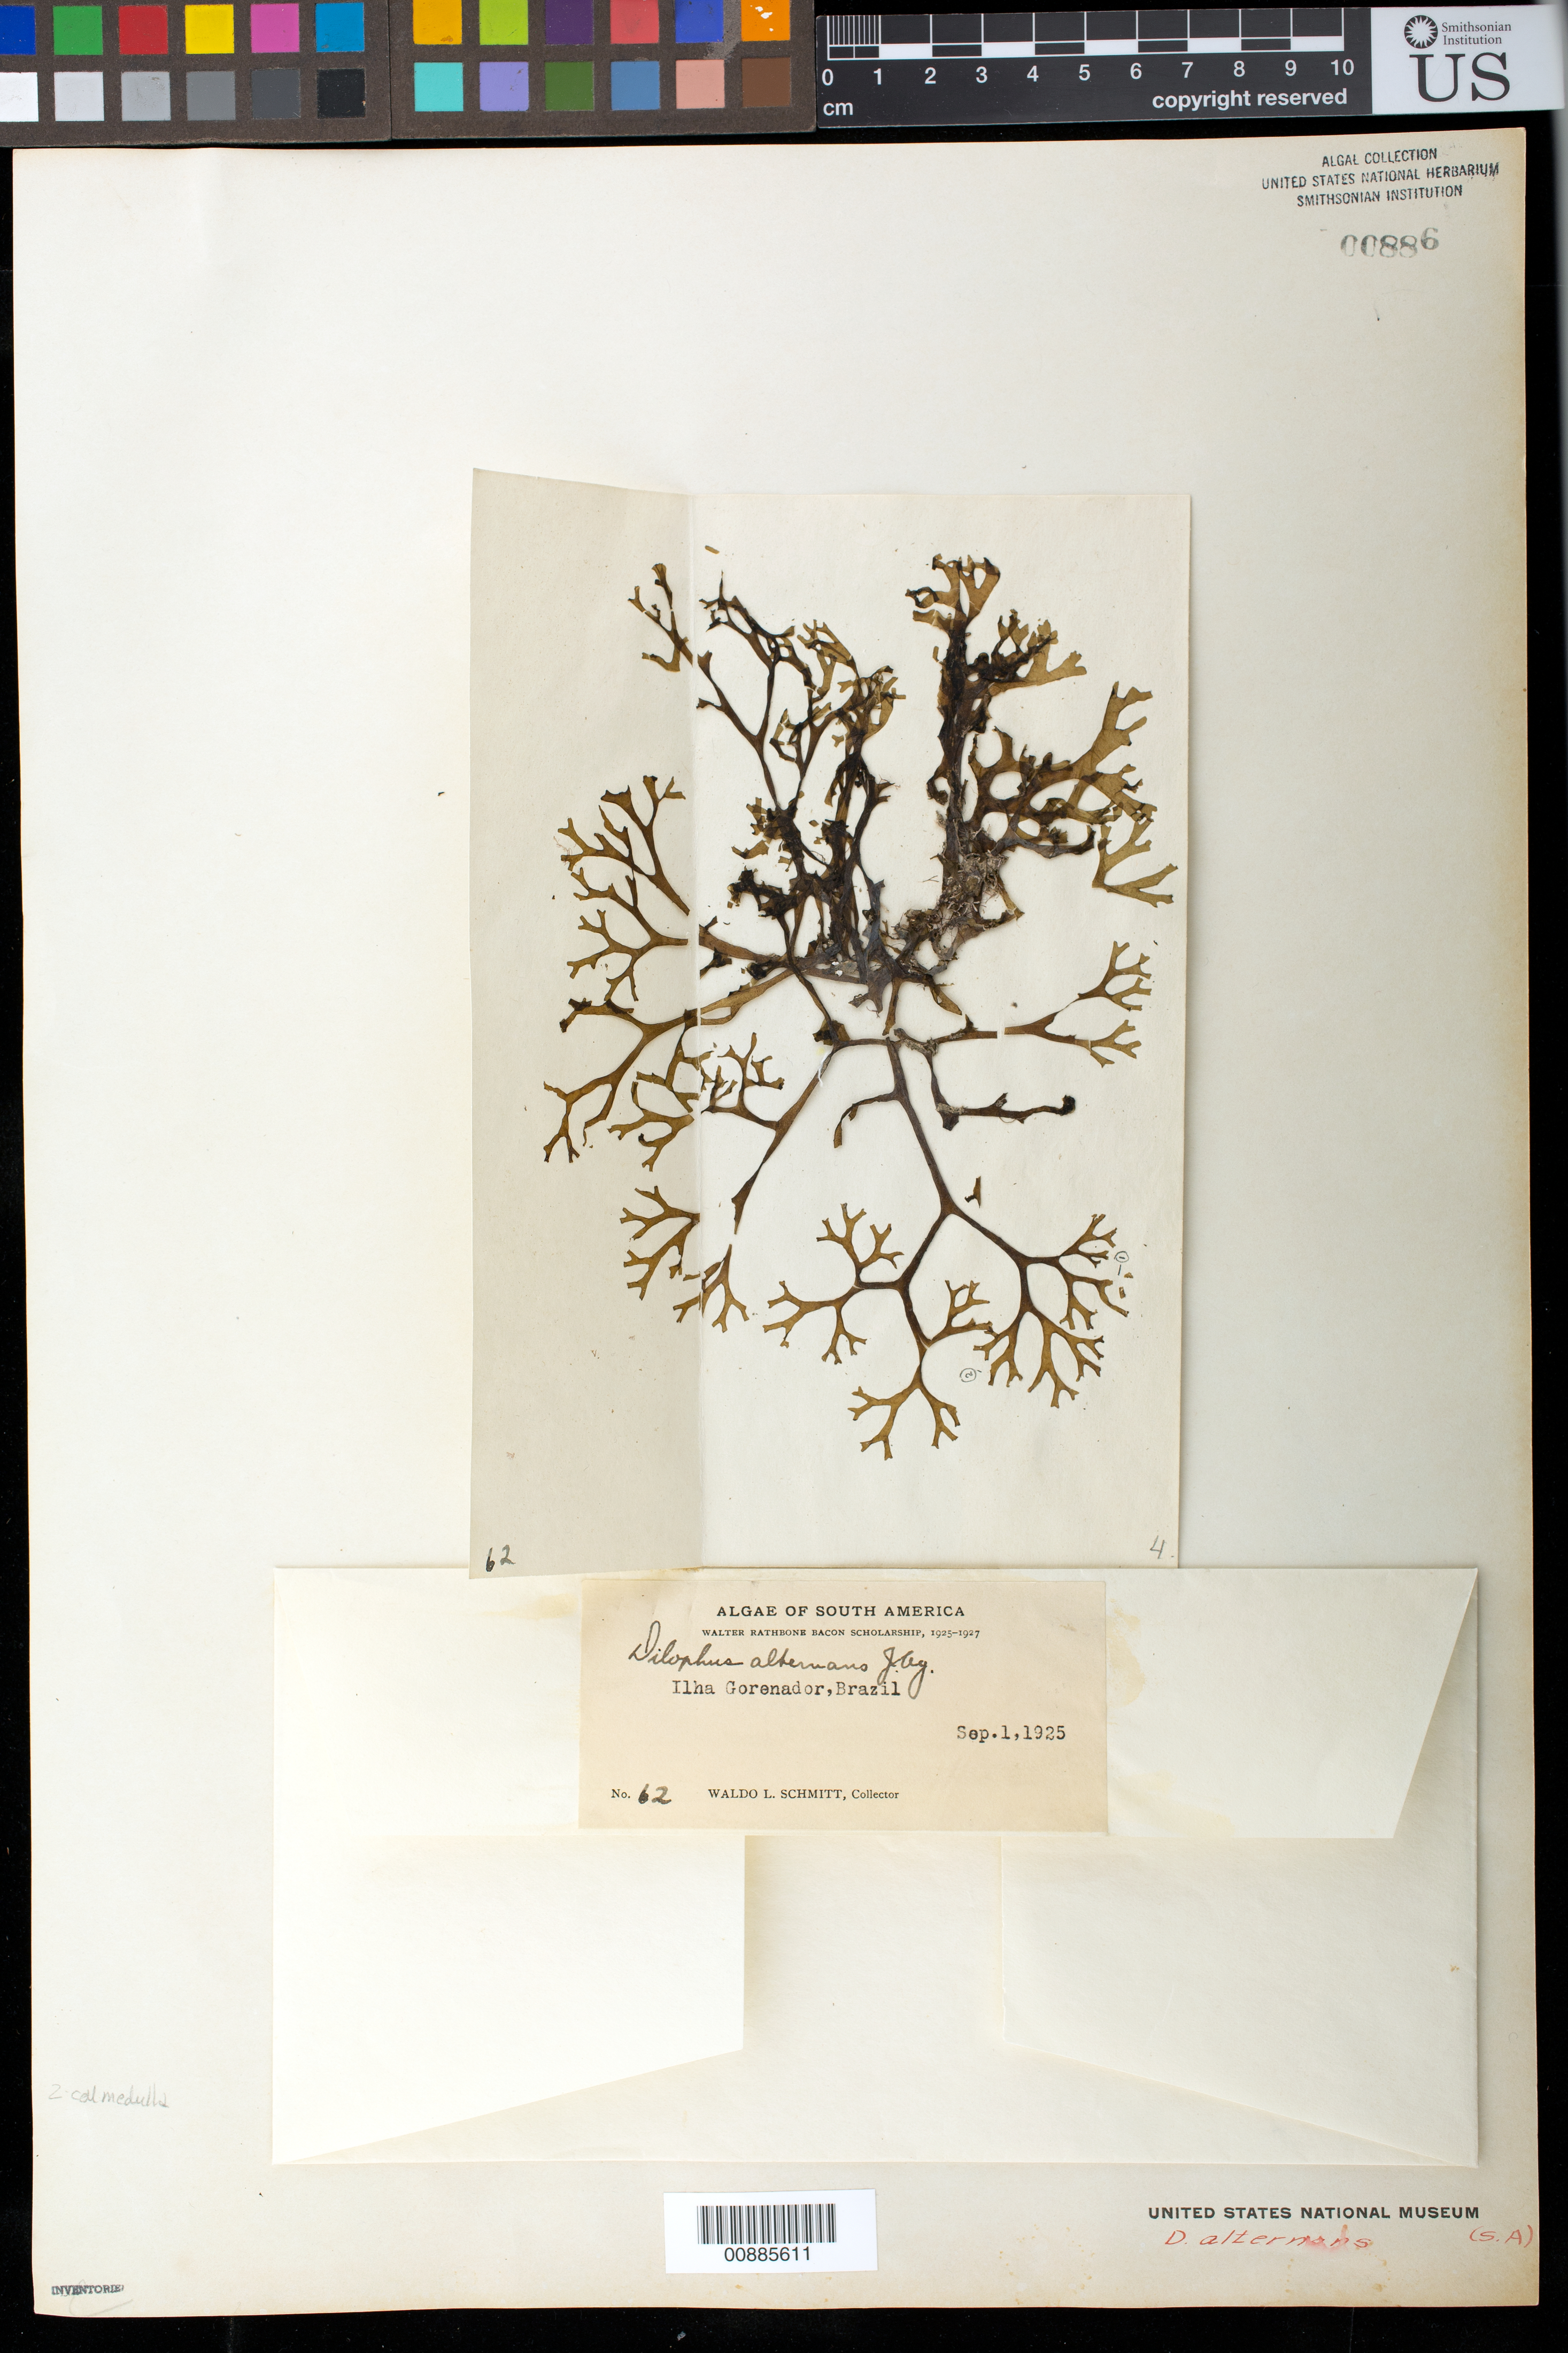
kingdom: Chromista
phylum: Ochrophyta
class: Phaeophyceae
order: Dictyotales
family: Dictyotaceae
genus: Dictyota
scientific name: Dictyota pinnatifida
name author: Kütz.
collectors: W. L. Schmitt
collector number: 62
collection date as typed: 01 Sep 1925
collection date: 1925-09-01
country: Brazil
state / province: Rio de Janeiro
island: Ilha do Governador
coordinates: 22 48' S, 43 12' W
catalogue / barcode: US 886